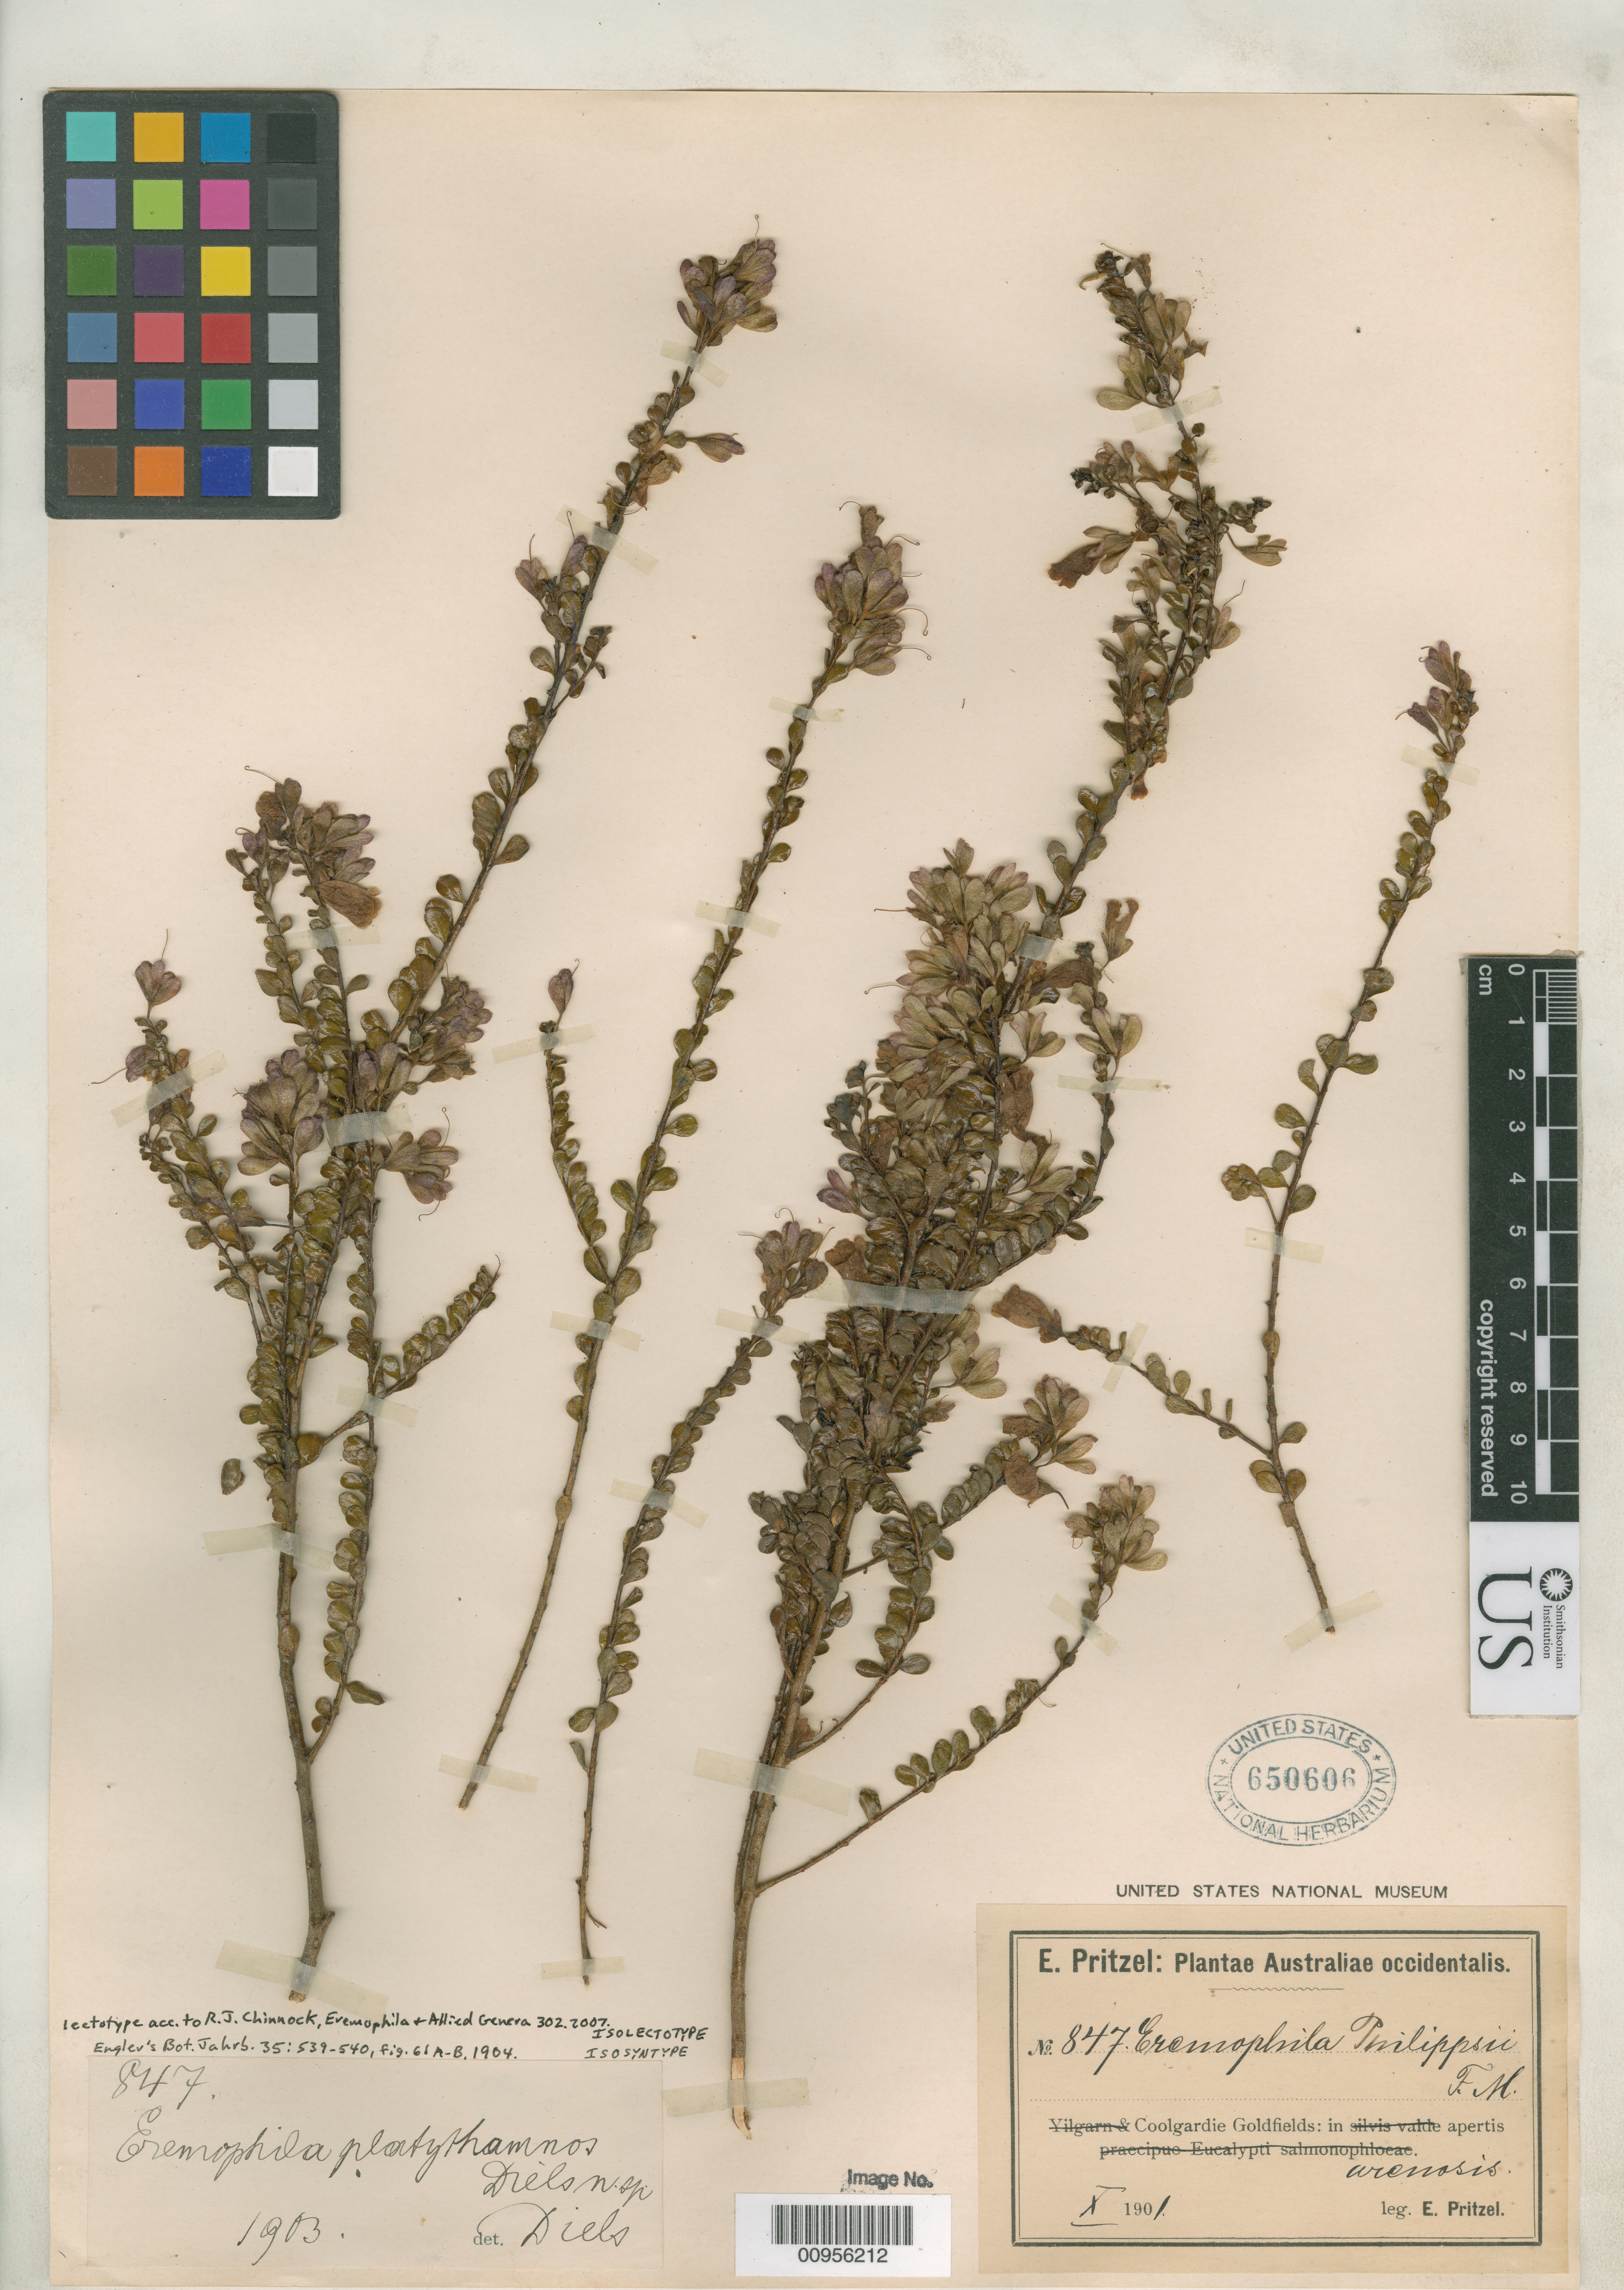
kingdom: Plantae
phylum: Tracheophyta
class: Magnoliopsida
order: Lamiales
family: Scrophulariaceae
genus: Eremophila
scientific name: Eremophila platythamnos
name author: Diels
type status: Isolectotype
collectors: E. G. Pritzel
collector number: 847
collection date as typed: Oct 1901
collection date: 1901-10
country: Australia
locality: Coolgardie Goldfields: in apertis arenosis. [Protologue, "Hab. in distr. Austin pr. Menzies meridiem versus in fruticetis apertis lutoso-arenosis flor. m. Oct. "]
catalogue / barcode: US 650606